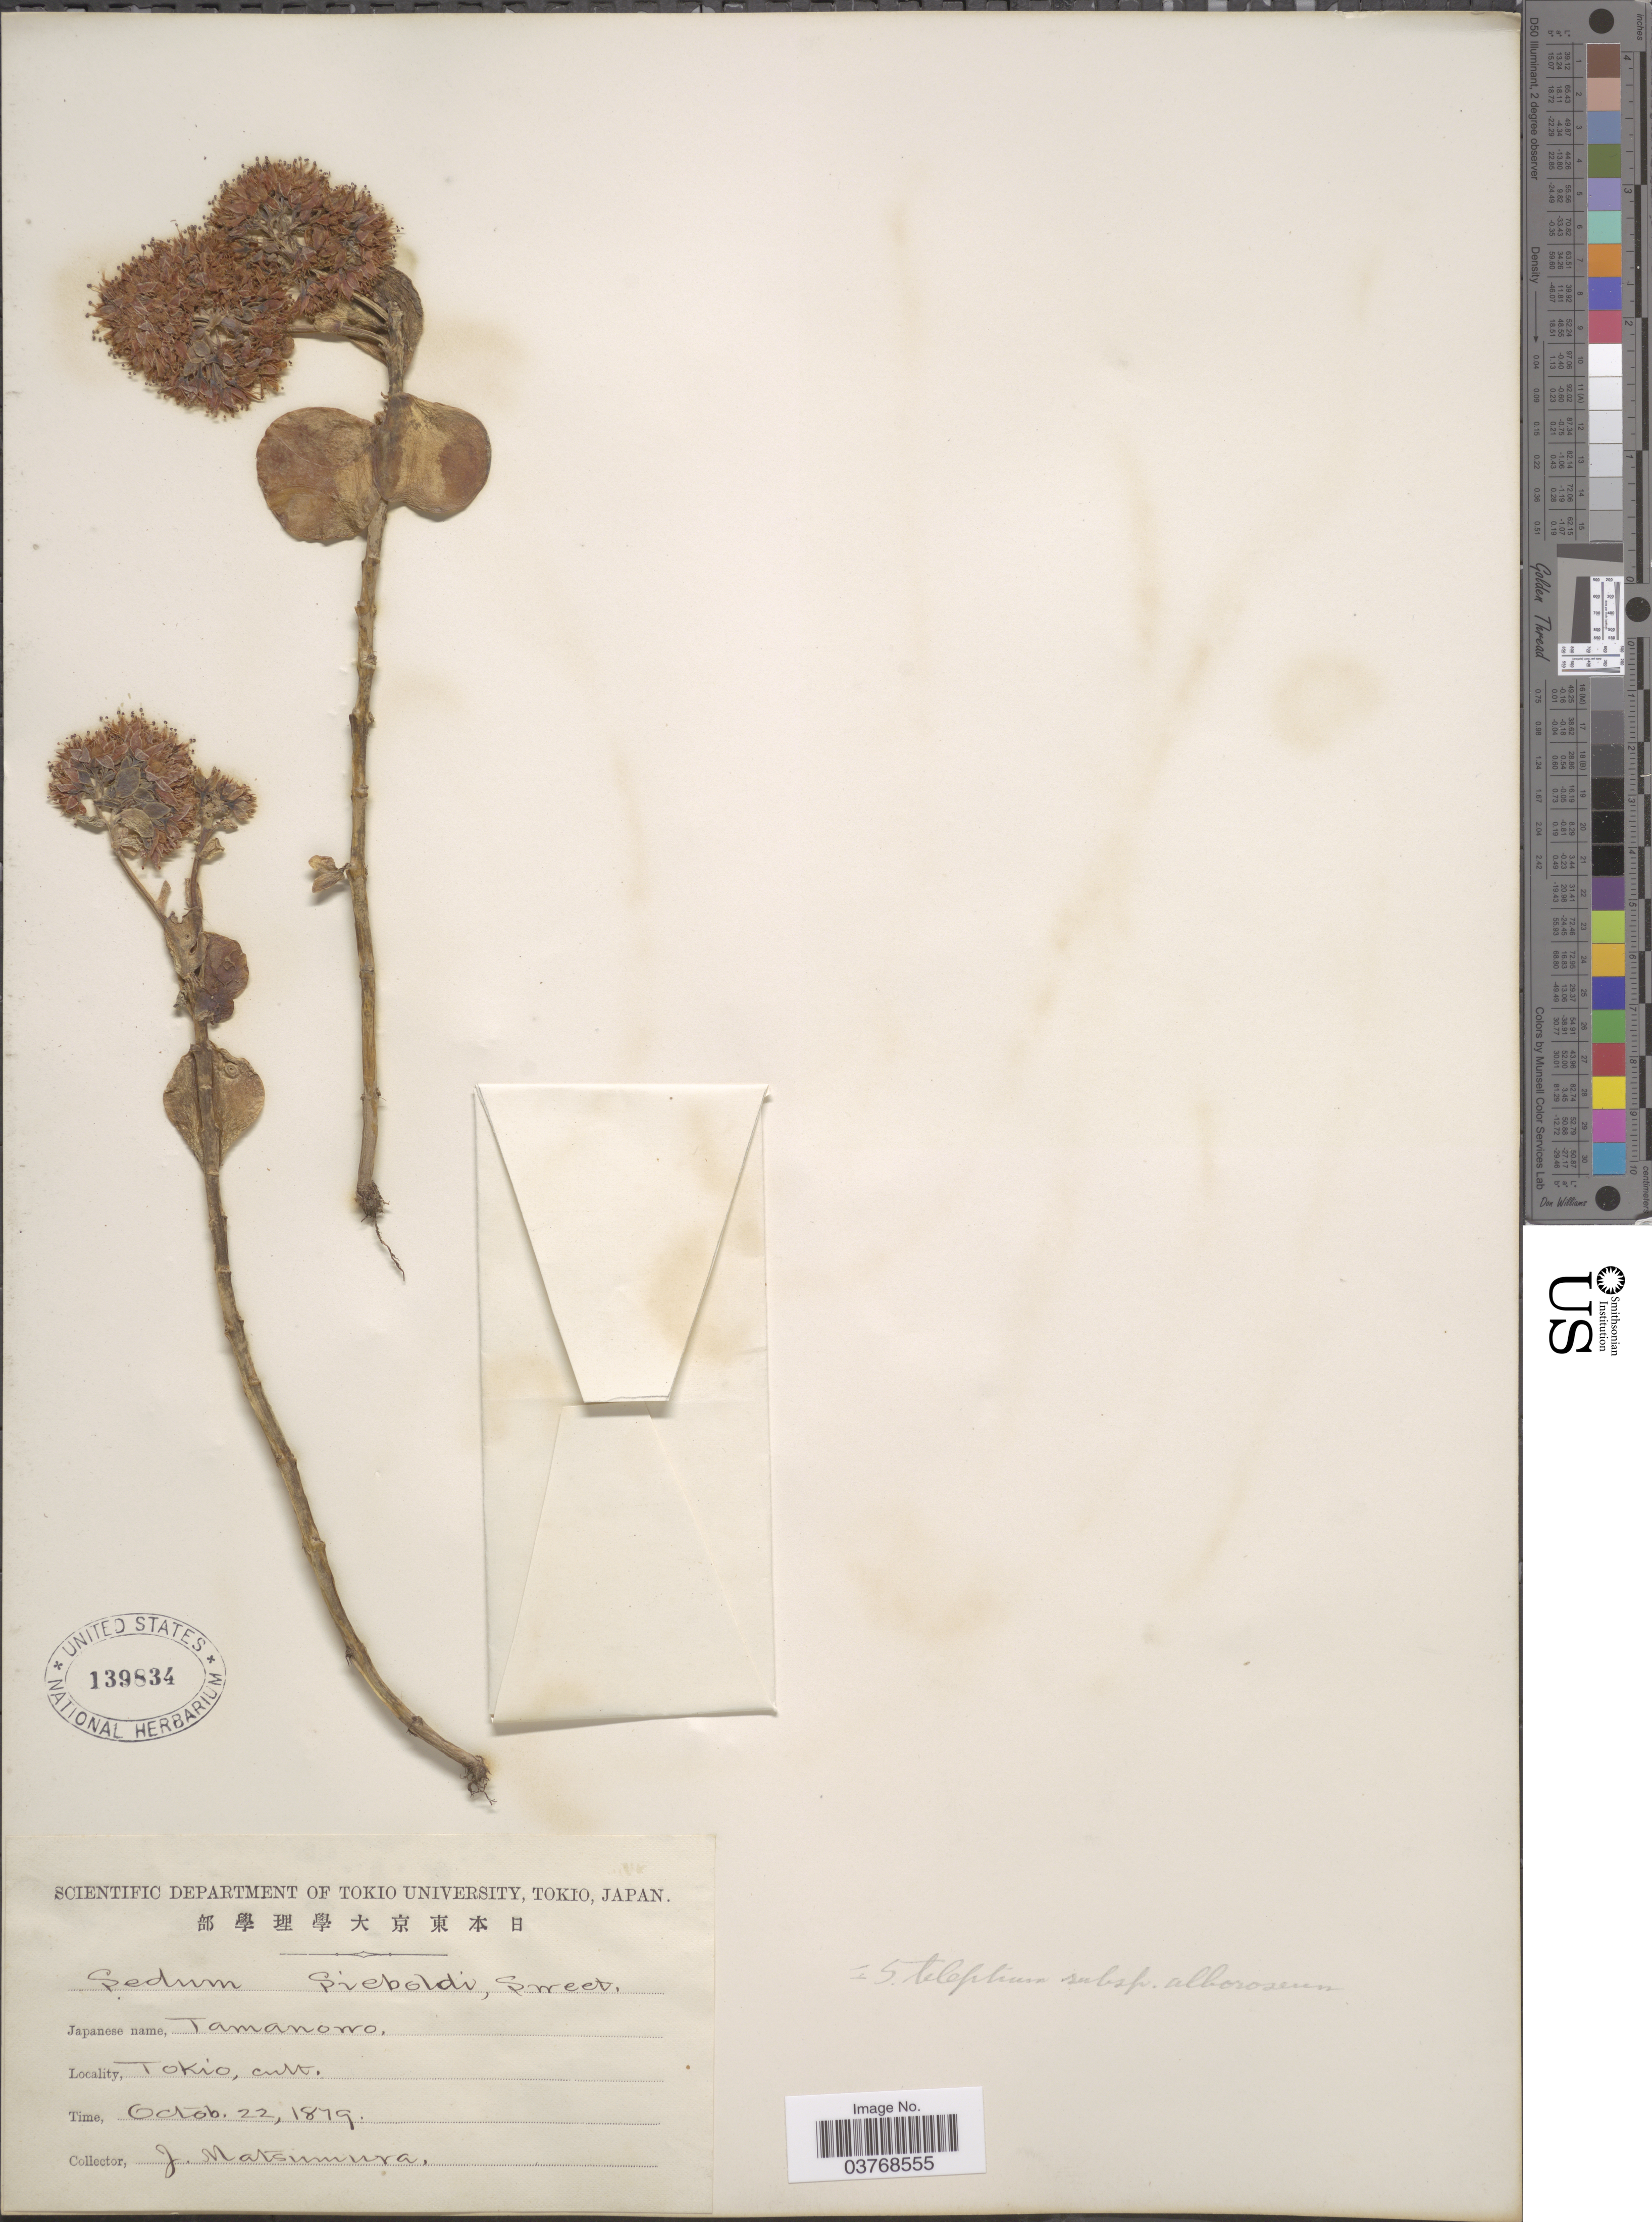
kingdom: Plantae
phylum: Tracheophyta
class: Magnoliopsida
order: Saxifragales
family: Crassulaceae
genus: Hylotelephium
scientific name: Hylotelephium sieboldii var. sieboldii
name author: (Regel) H. Ohba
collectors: J. Matsumura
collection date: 1879-10-22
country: Japan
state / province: Tokyo, Federal City of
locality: Tokio.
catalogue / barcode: US 139834